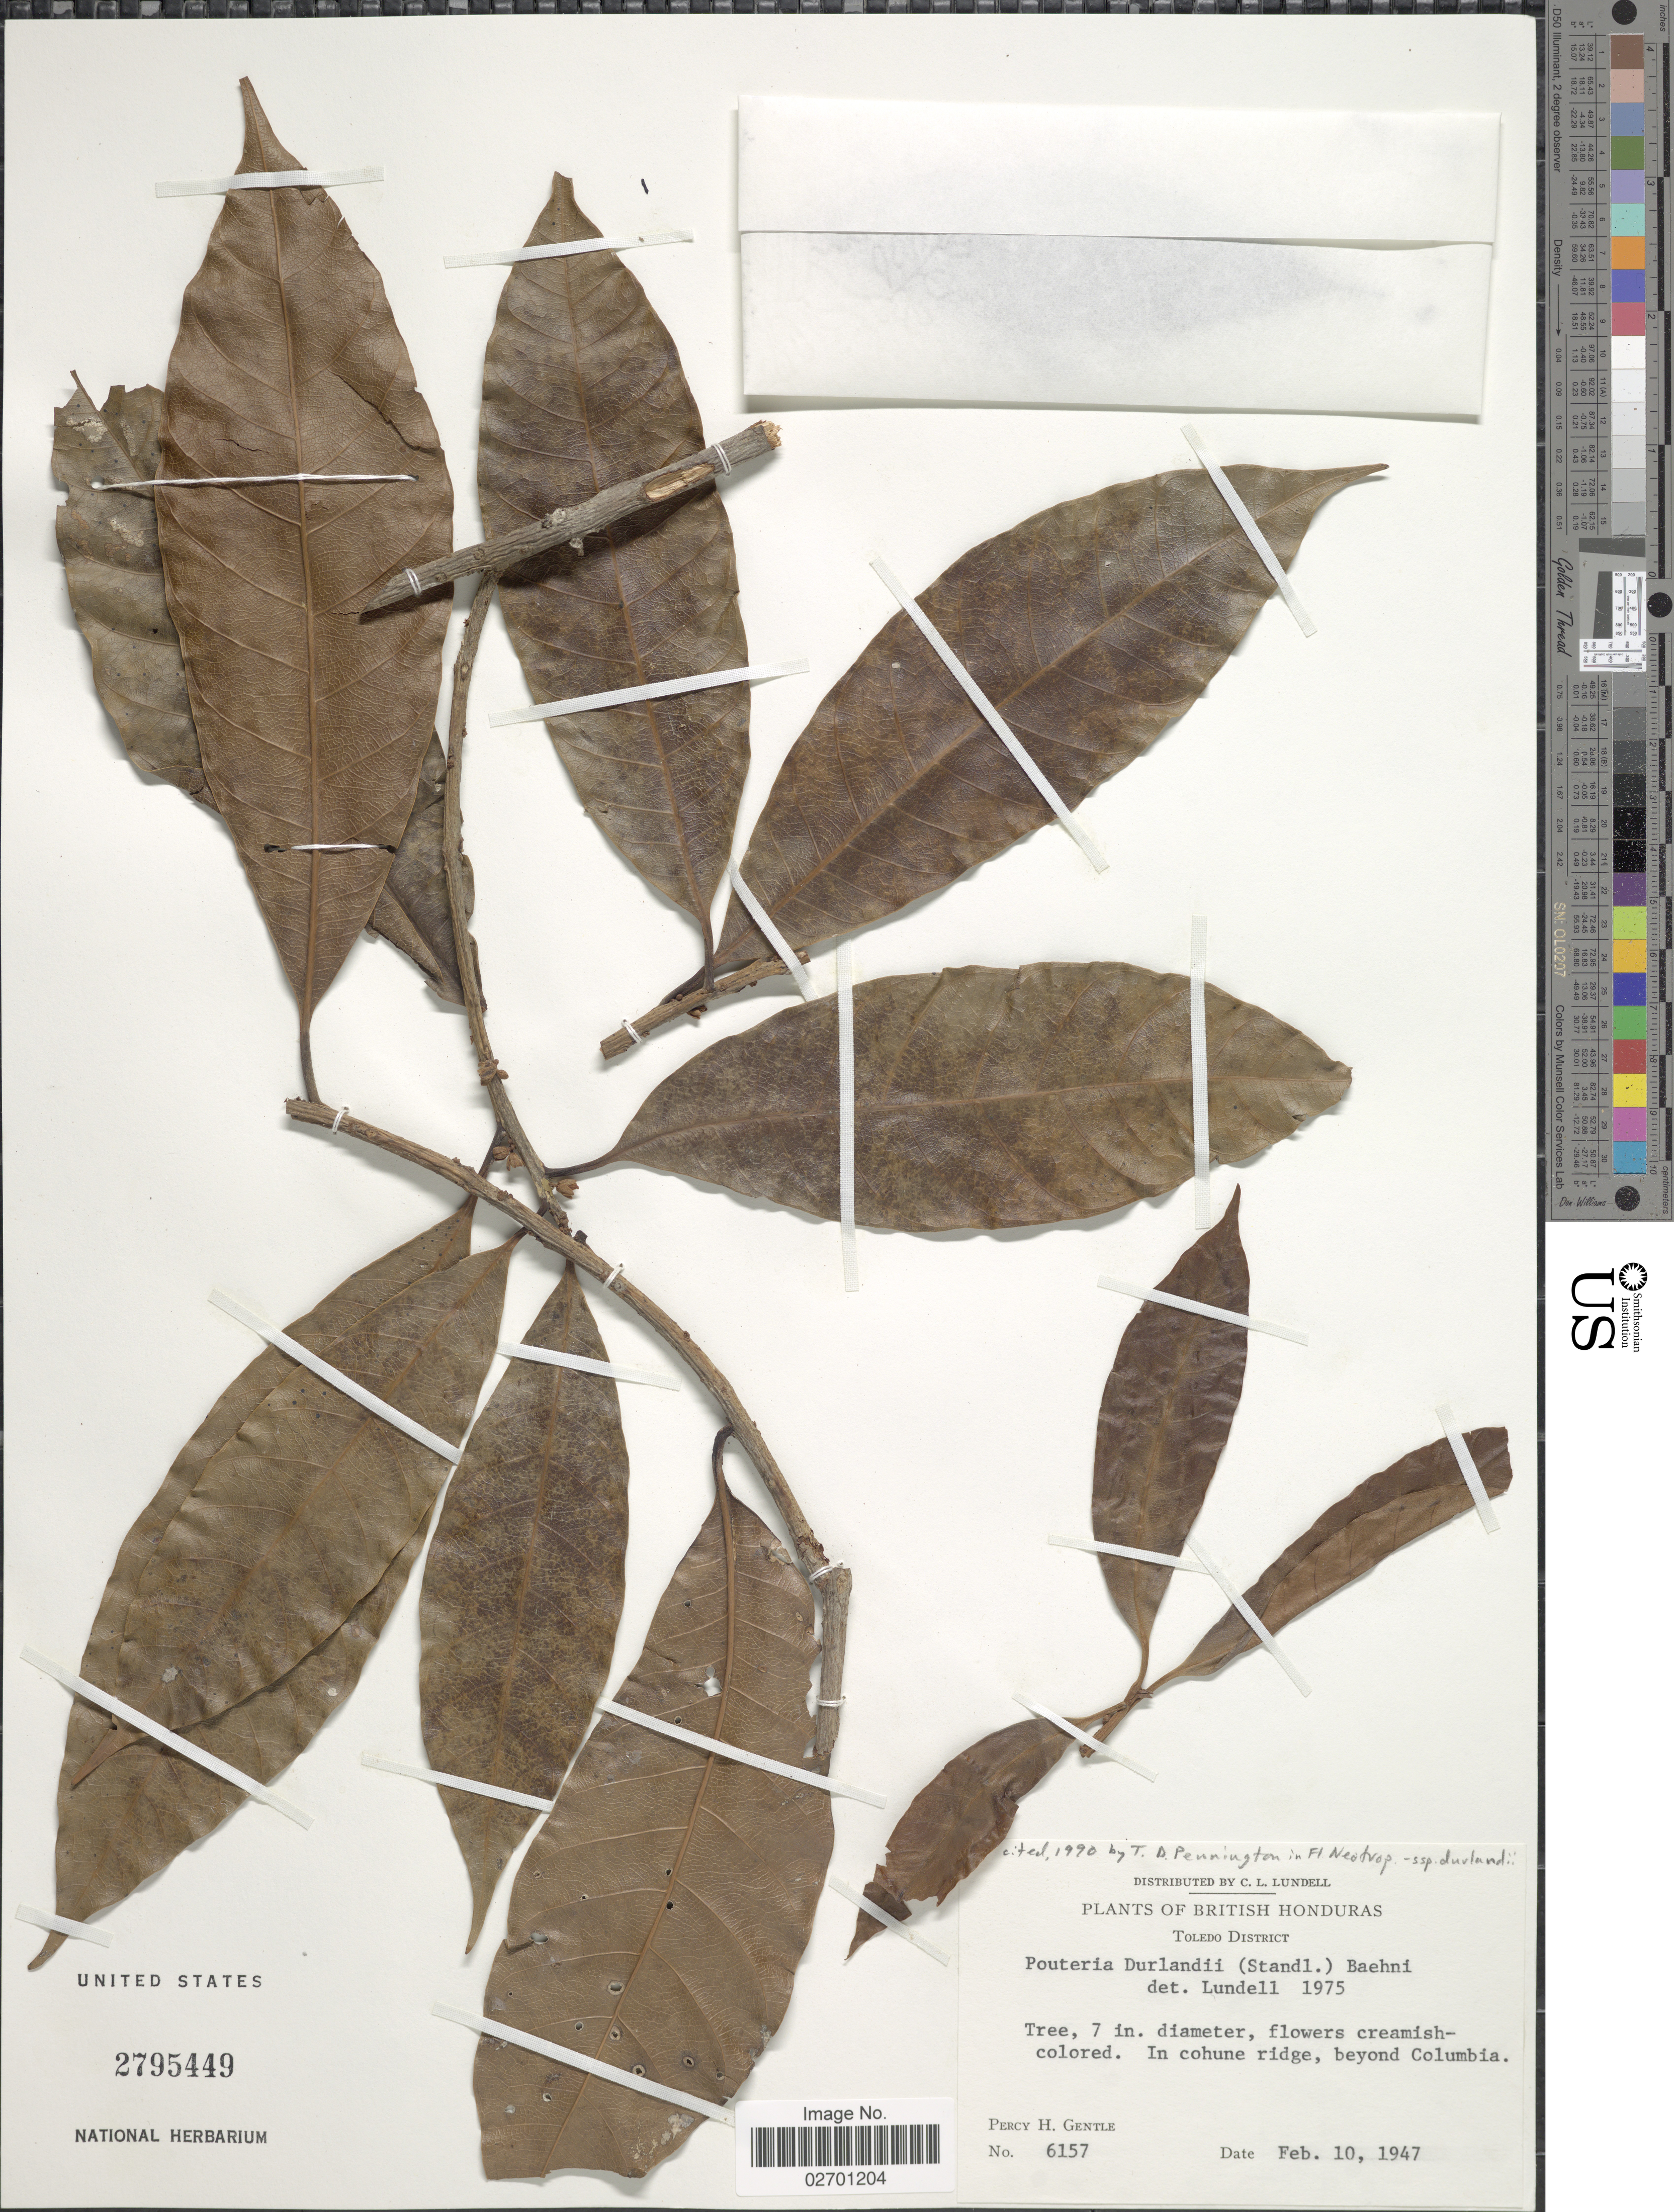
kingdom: Plantae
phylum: Tracheophyta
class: Magnoliopsida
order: Ericales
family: Sapotaceae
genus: Pouteria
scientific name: Pouteria durlandii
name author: (Standl.) Baehni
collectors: P. H. Gentle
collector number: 6157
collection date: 1947-02-10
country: Belize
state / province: Toledo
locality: British Honduras, in cohune ridge, beyond Columbia.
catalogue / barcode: US 2795449